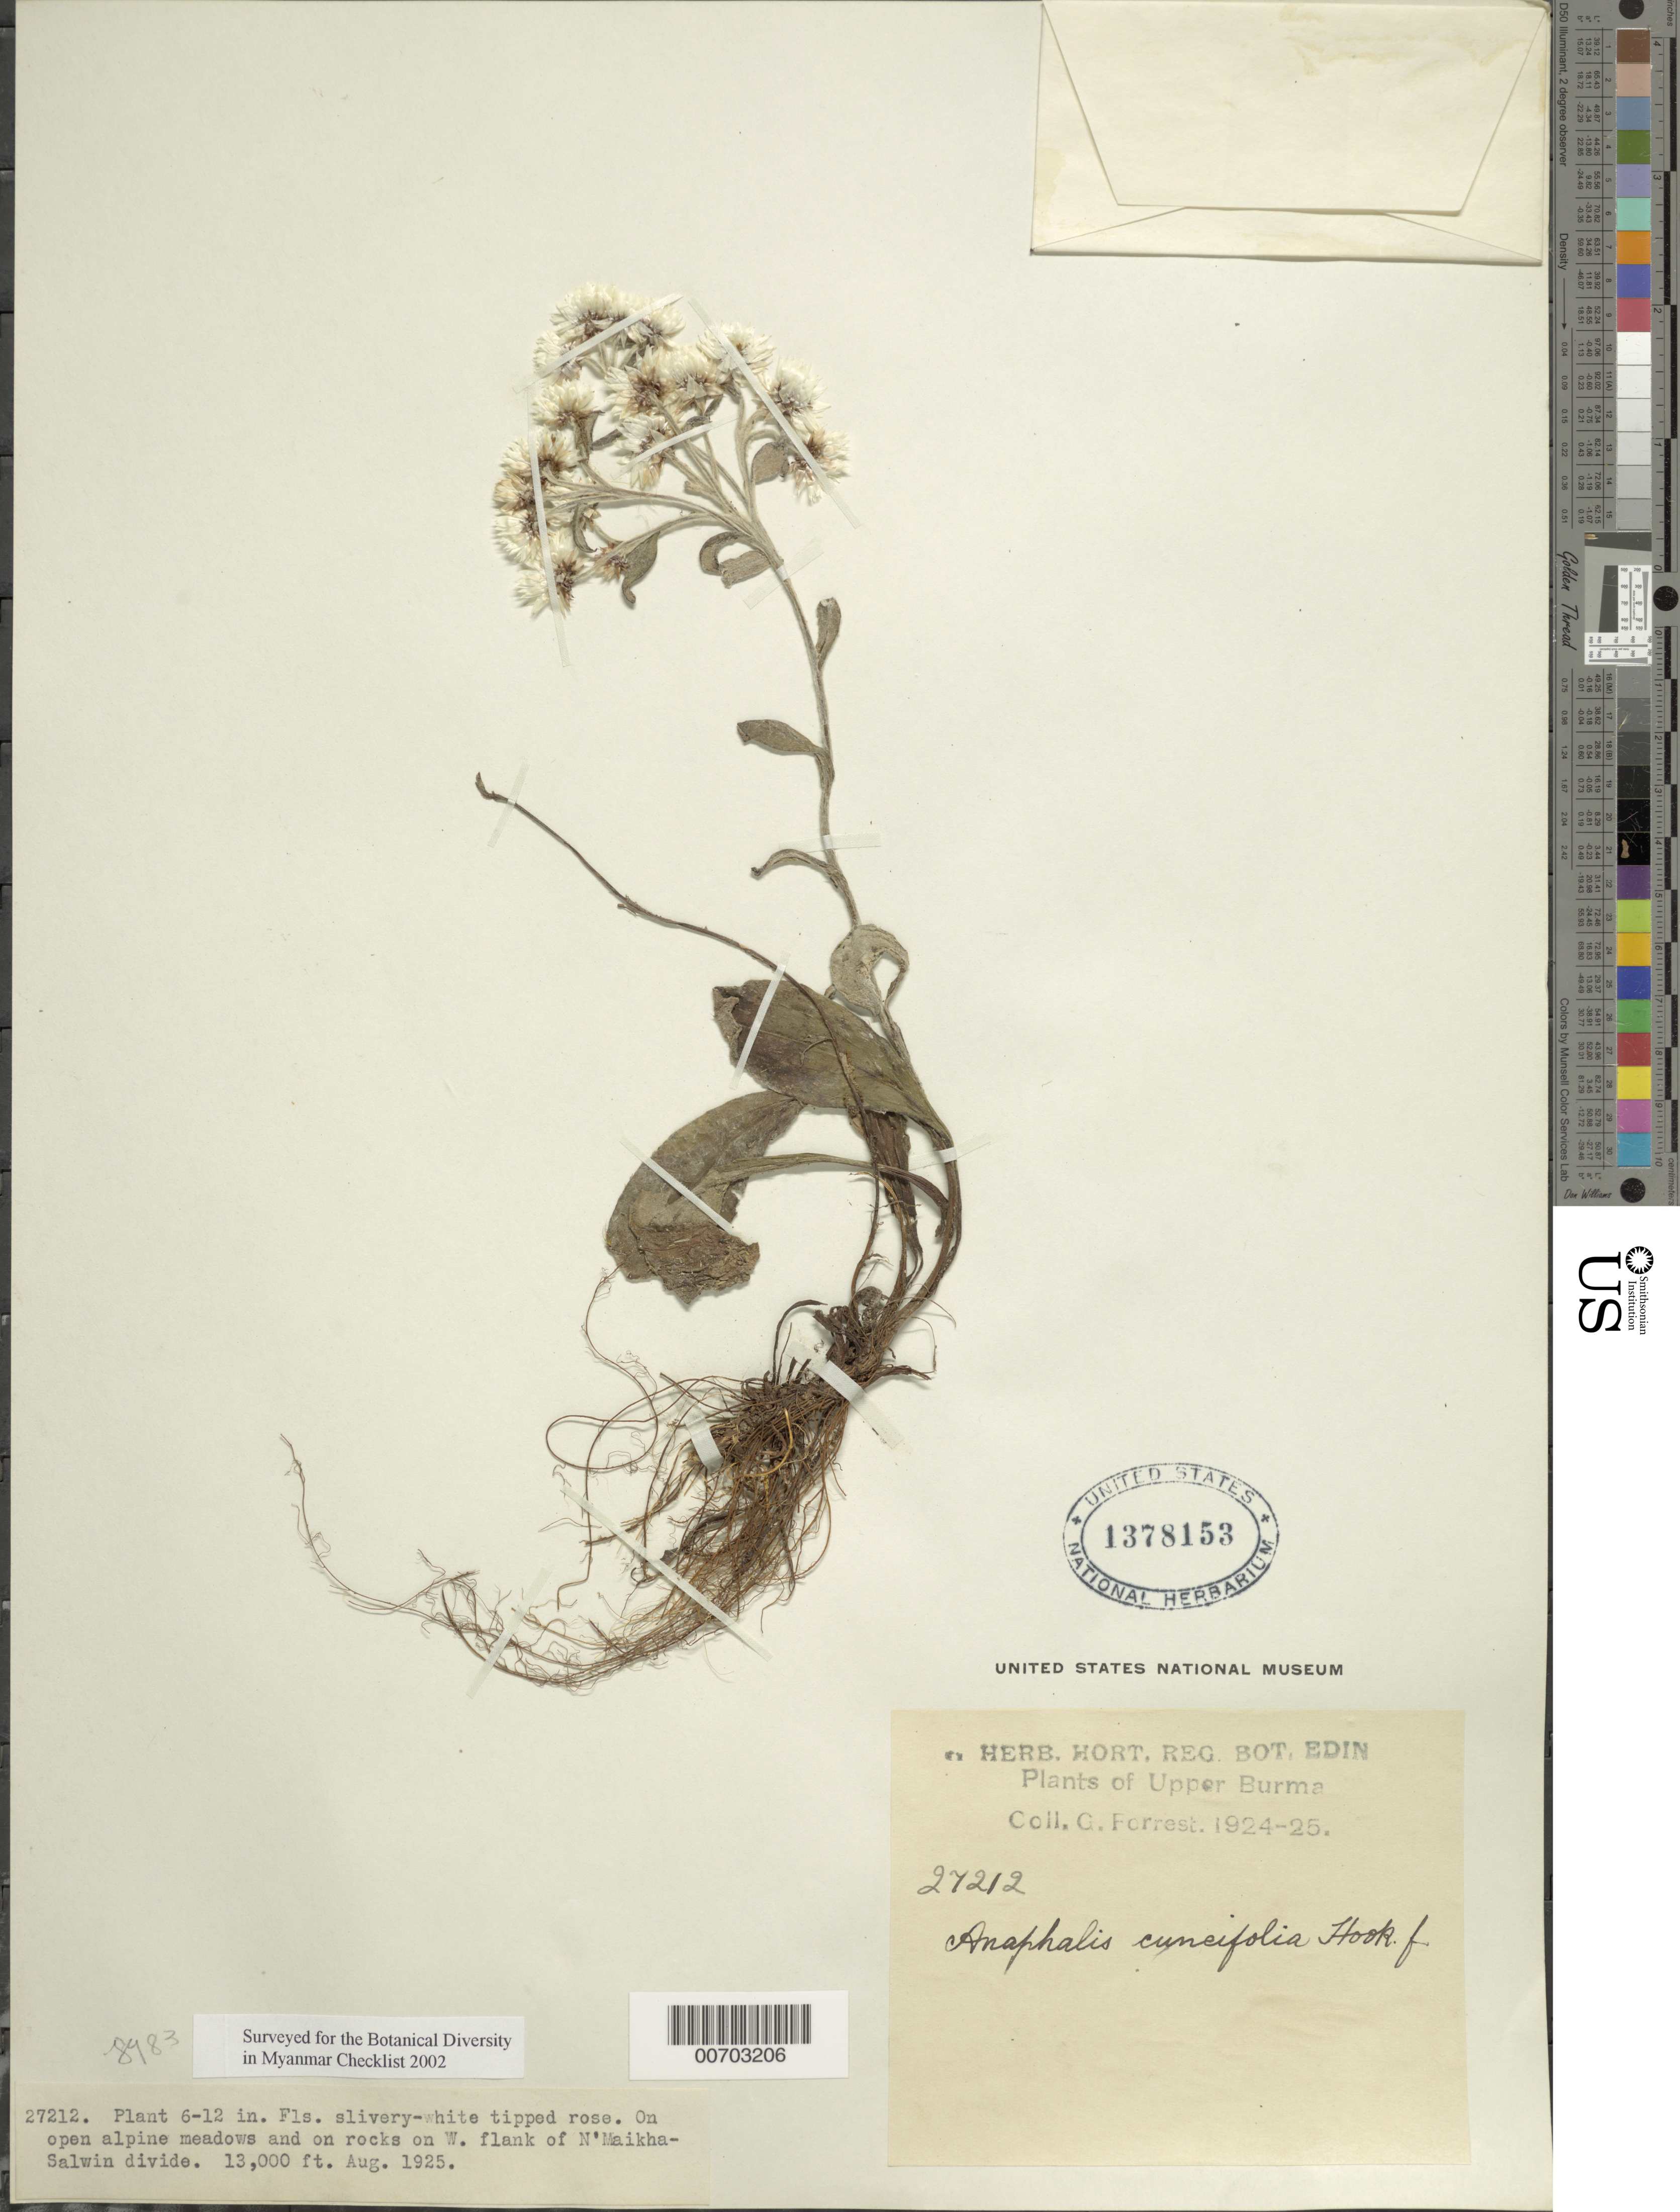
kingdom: Plantae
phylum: Tracheophyta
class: Magnoliopsida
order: Asterales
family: Asteraceae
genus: Anaphalis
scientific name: Anaphalis cuneifolia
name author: Hook. f.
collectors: G. Forrest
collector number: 27212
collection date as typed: Aug 1925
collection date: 1925-08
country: Myanmar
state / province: Kachin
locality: N'Maikha-Salwin Divide, W flank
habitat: Open alpine meadows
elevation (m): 3962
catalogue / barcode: US 1378153